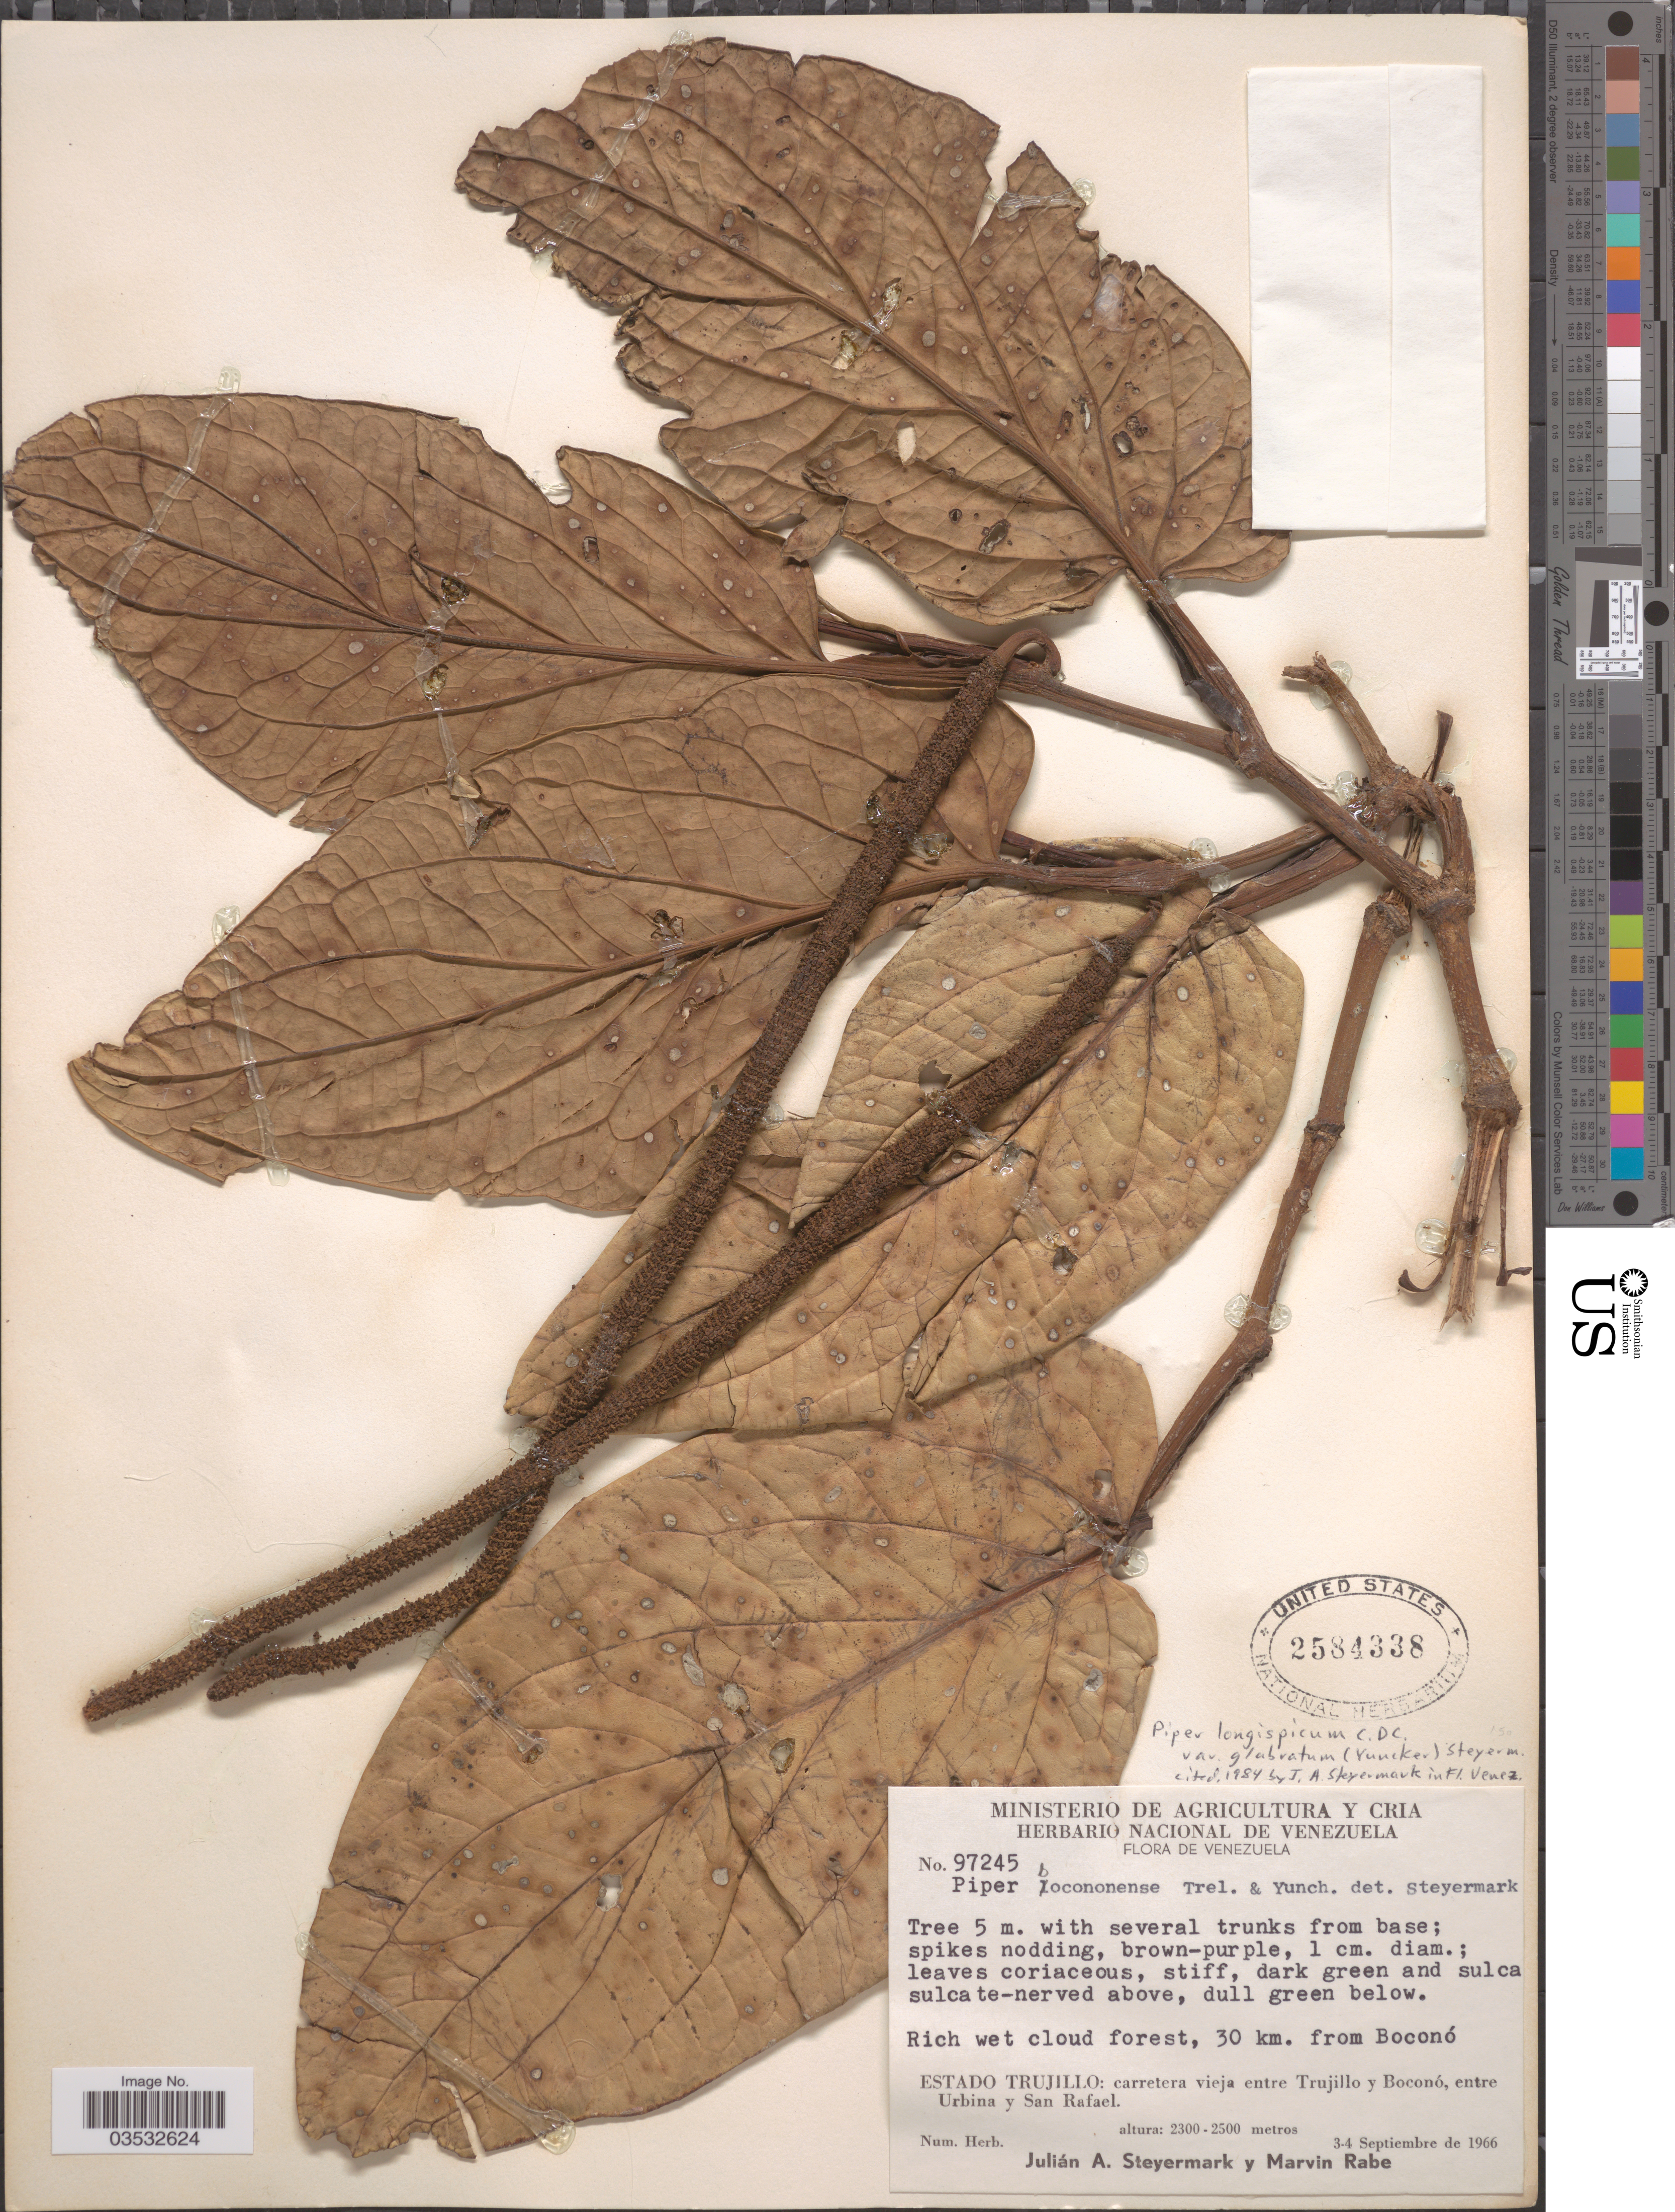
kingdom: Plantae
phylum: Tracheophyta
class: Magnoliopsida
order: Piperales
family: Piperaceae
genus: Piper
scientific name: Piper longispicum var. glabratum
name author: (Yunck.) Steyerm.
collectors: J. Steyermark & M. Rabe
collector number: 97245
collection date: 1966-09-03/1966-09-04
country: Venezuela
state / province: Trujillo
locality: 30 km. from Boconó. Carretera vieja entre Trujillo y Boconó, entre Urbina y San Rafael.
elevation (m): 2300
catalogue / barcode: US 2584338